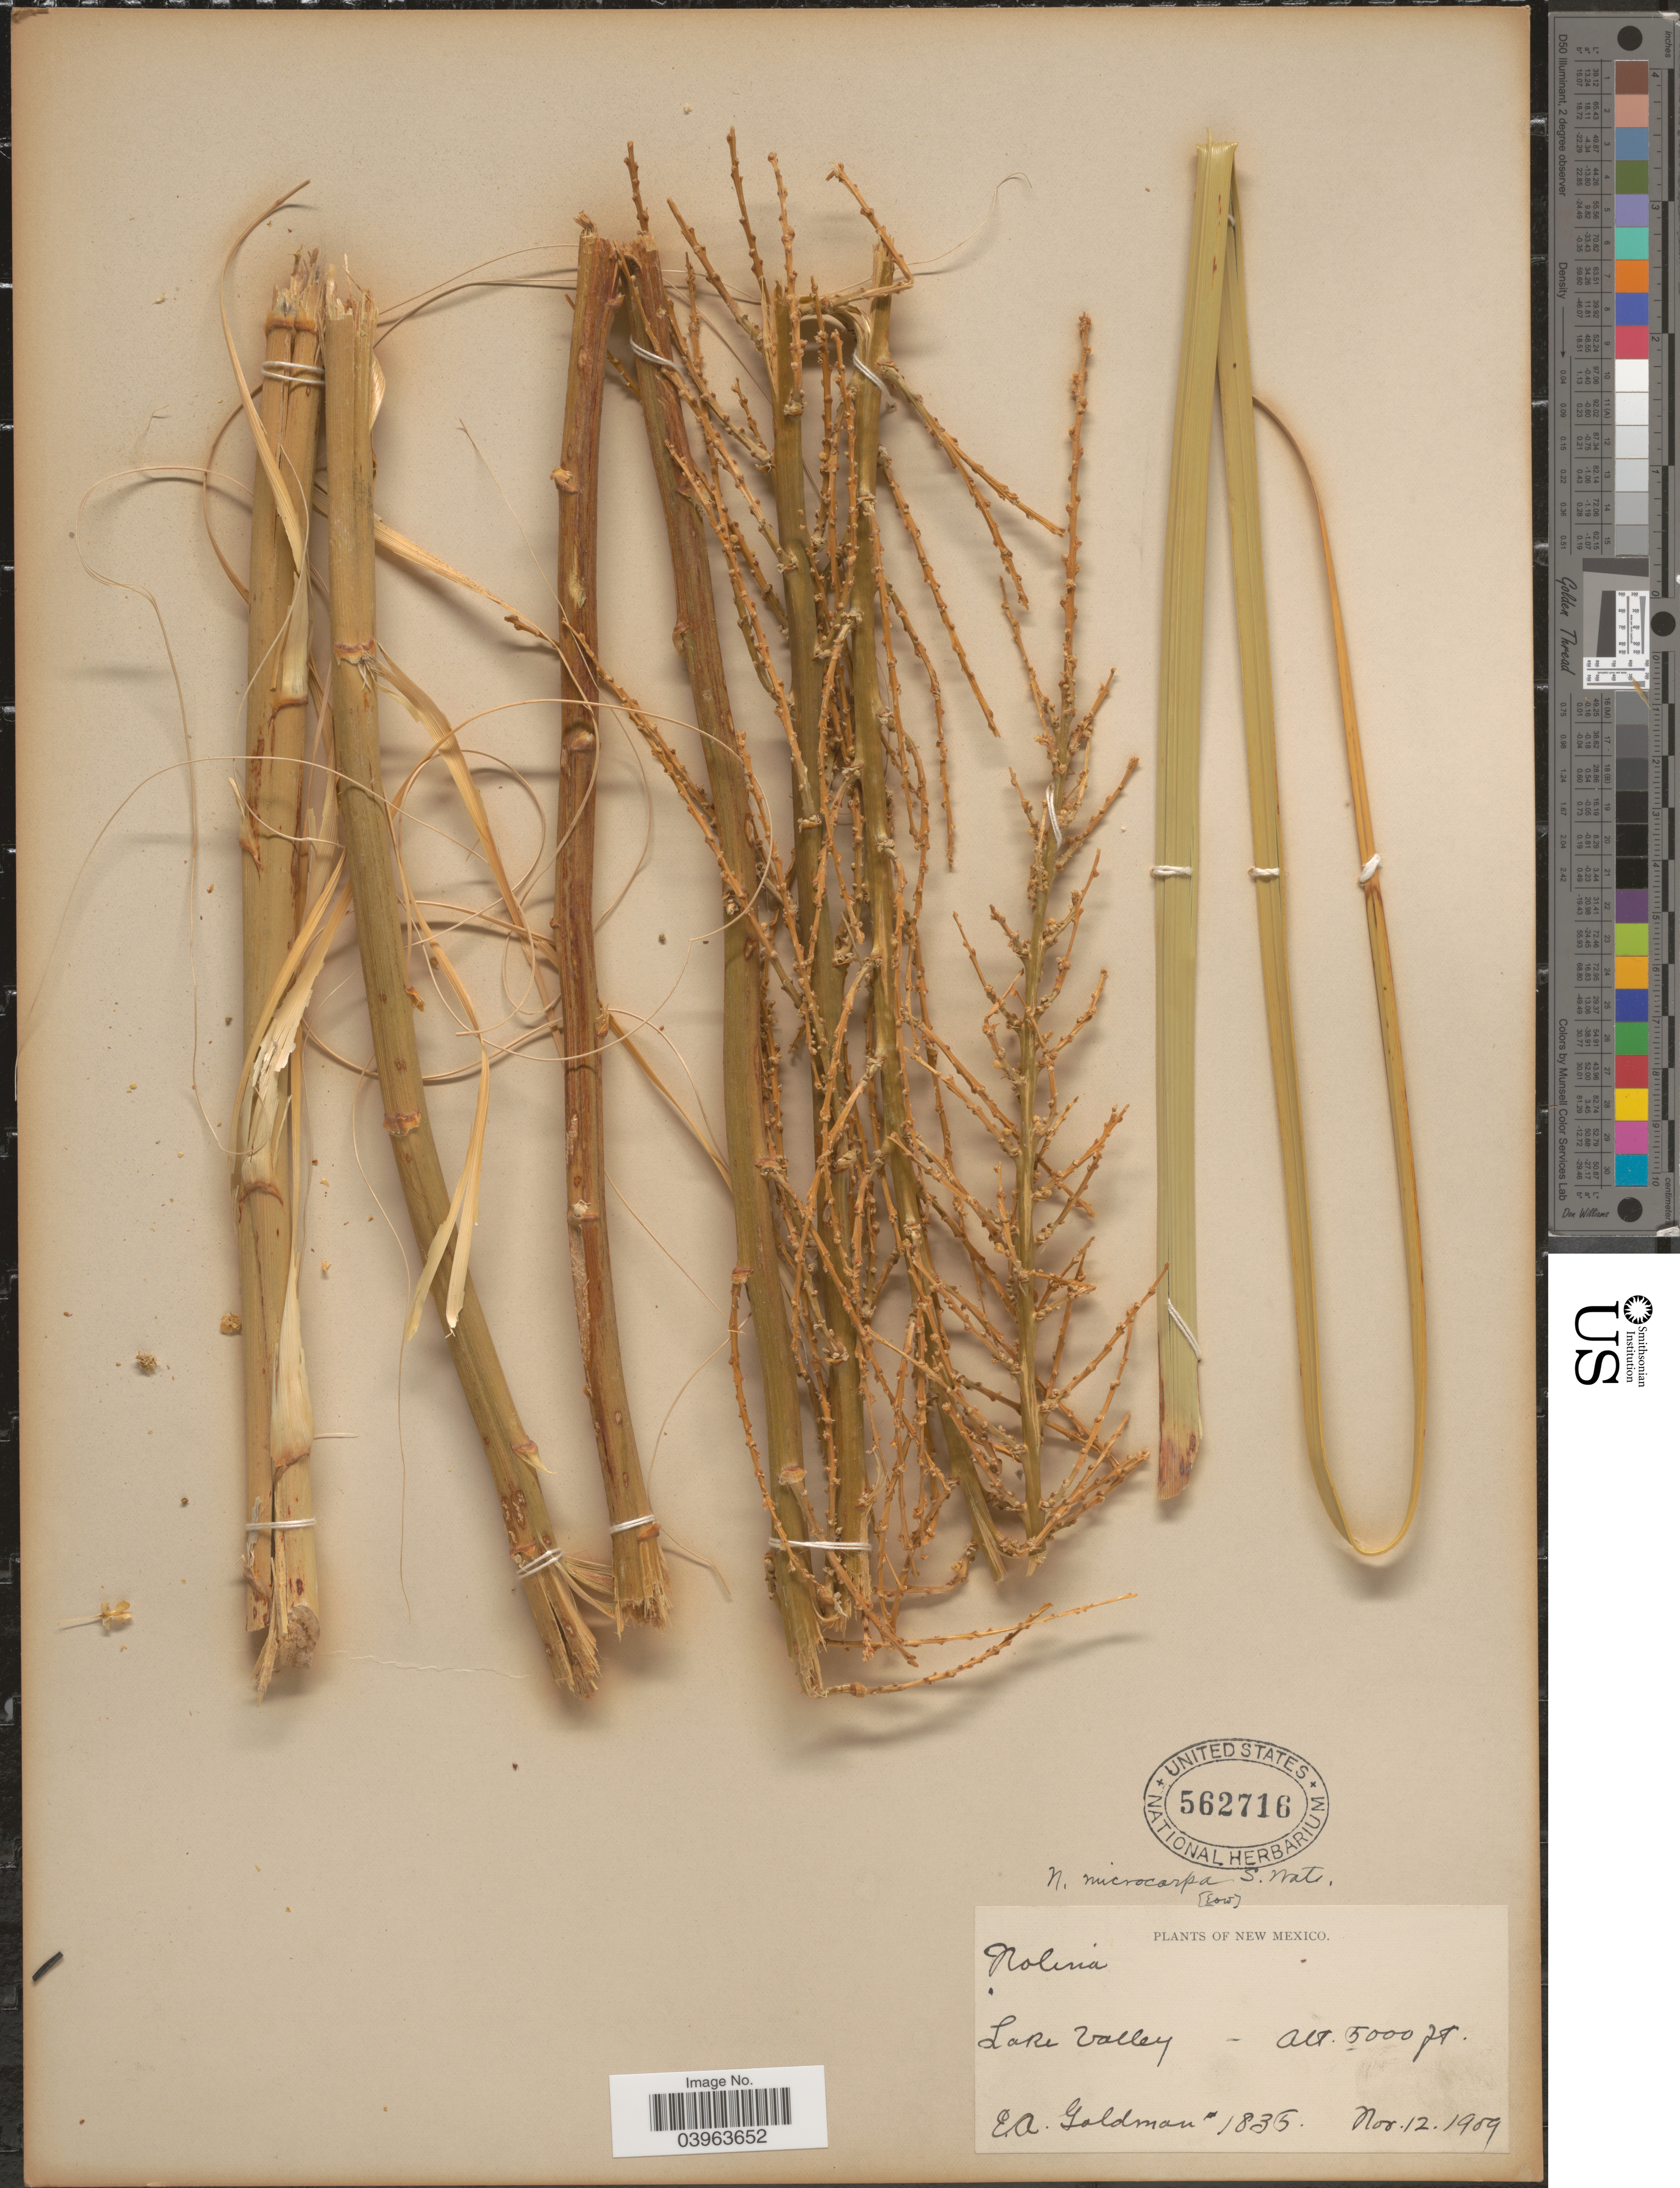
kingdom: Plantae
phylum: Tracheophyta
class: Liliopsida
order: Asparagales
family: Asparagaceae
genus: Nolina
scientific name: Nolina microcarpa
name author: S. Watson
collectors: E. A. Goldman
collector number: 1835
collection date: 1909-11-12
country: United States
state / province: New Mexico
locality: Lake Valley.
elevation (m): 1524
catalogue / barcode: US 562716